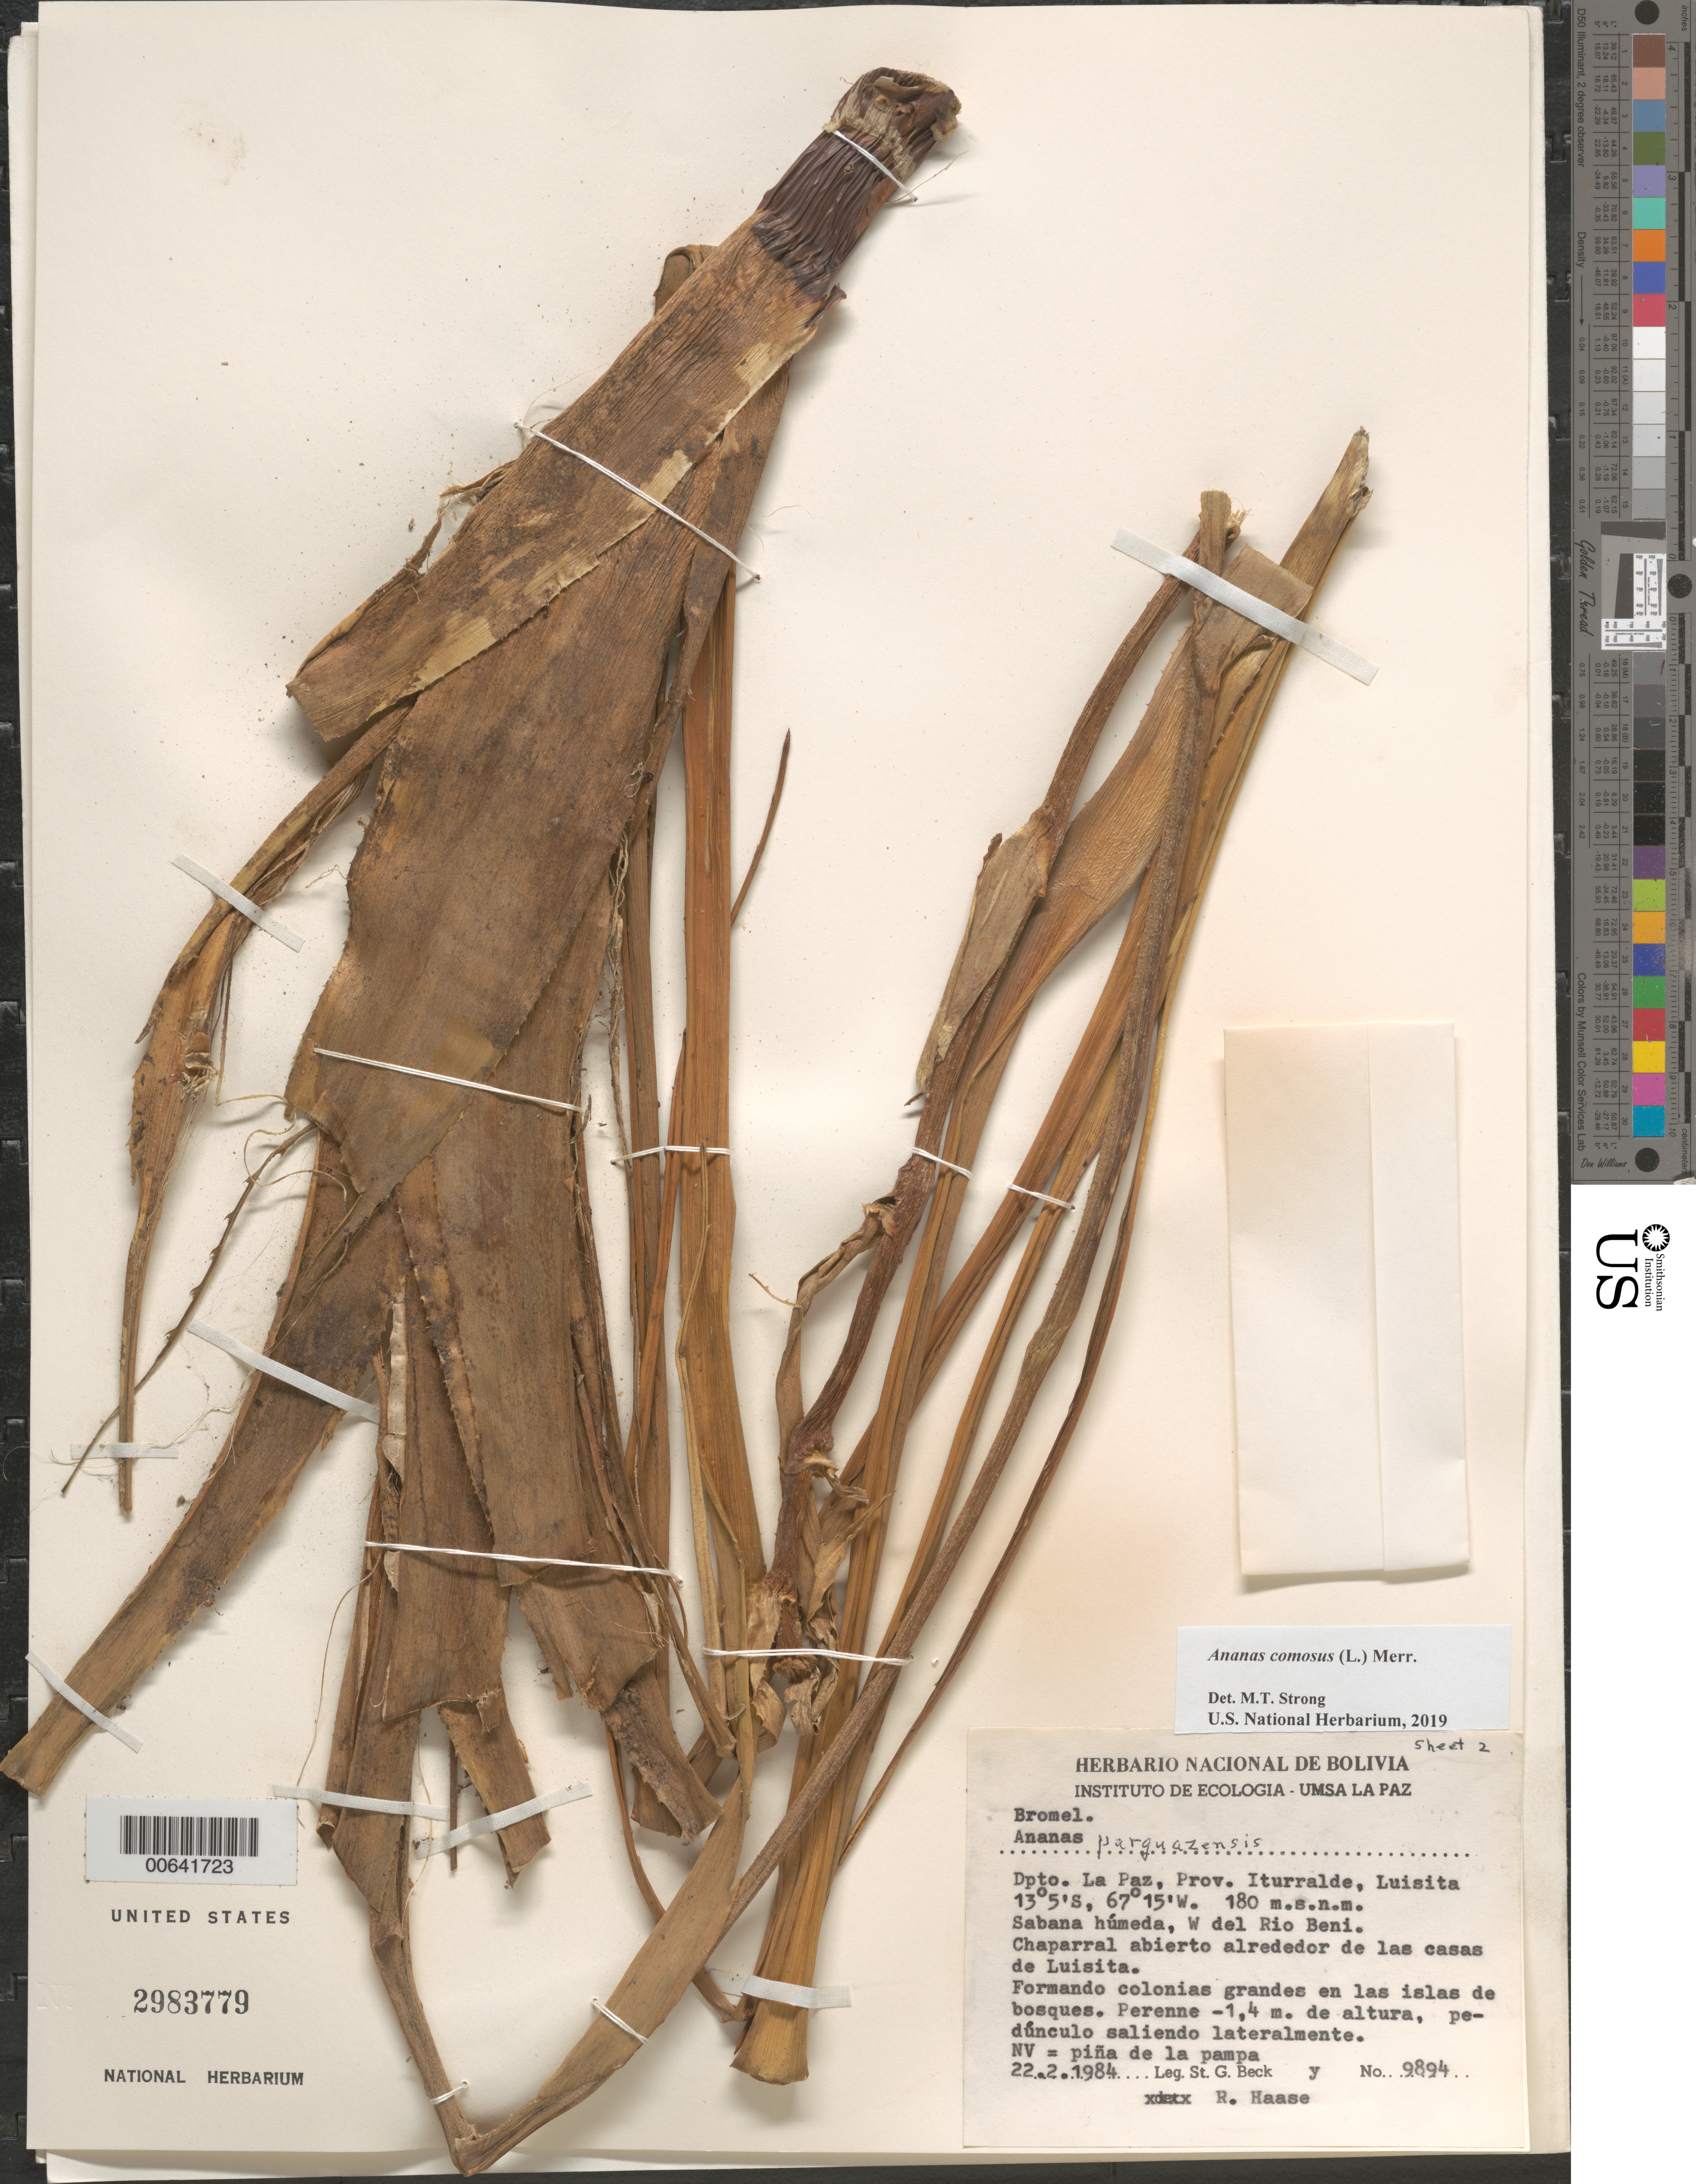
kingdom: Plantae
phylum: Tracheophyta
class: Liliopsida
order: Poales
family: Bromeliaceae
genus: Ananas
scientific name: Ananas comosus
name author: (L.) Merr.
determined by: Strong, Mark T., (BOT), Smithsonian Institution - National Museum of Natural History (UNITED STATES)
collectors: S. G. Beck & R. Hasse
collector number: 9894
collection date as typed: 22 Feb 1984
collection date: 1984-02-22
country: Bolivia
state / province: La Paz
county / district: Iturralde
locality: Iturralde. Luisita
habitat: Sabana humeda al W del Rio Beni. Alrededor de las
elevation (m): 180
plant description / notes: Common name: piña de la pampa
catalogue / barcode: US 2983779